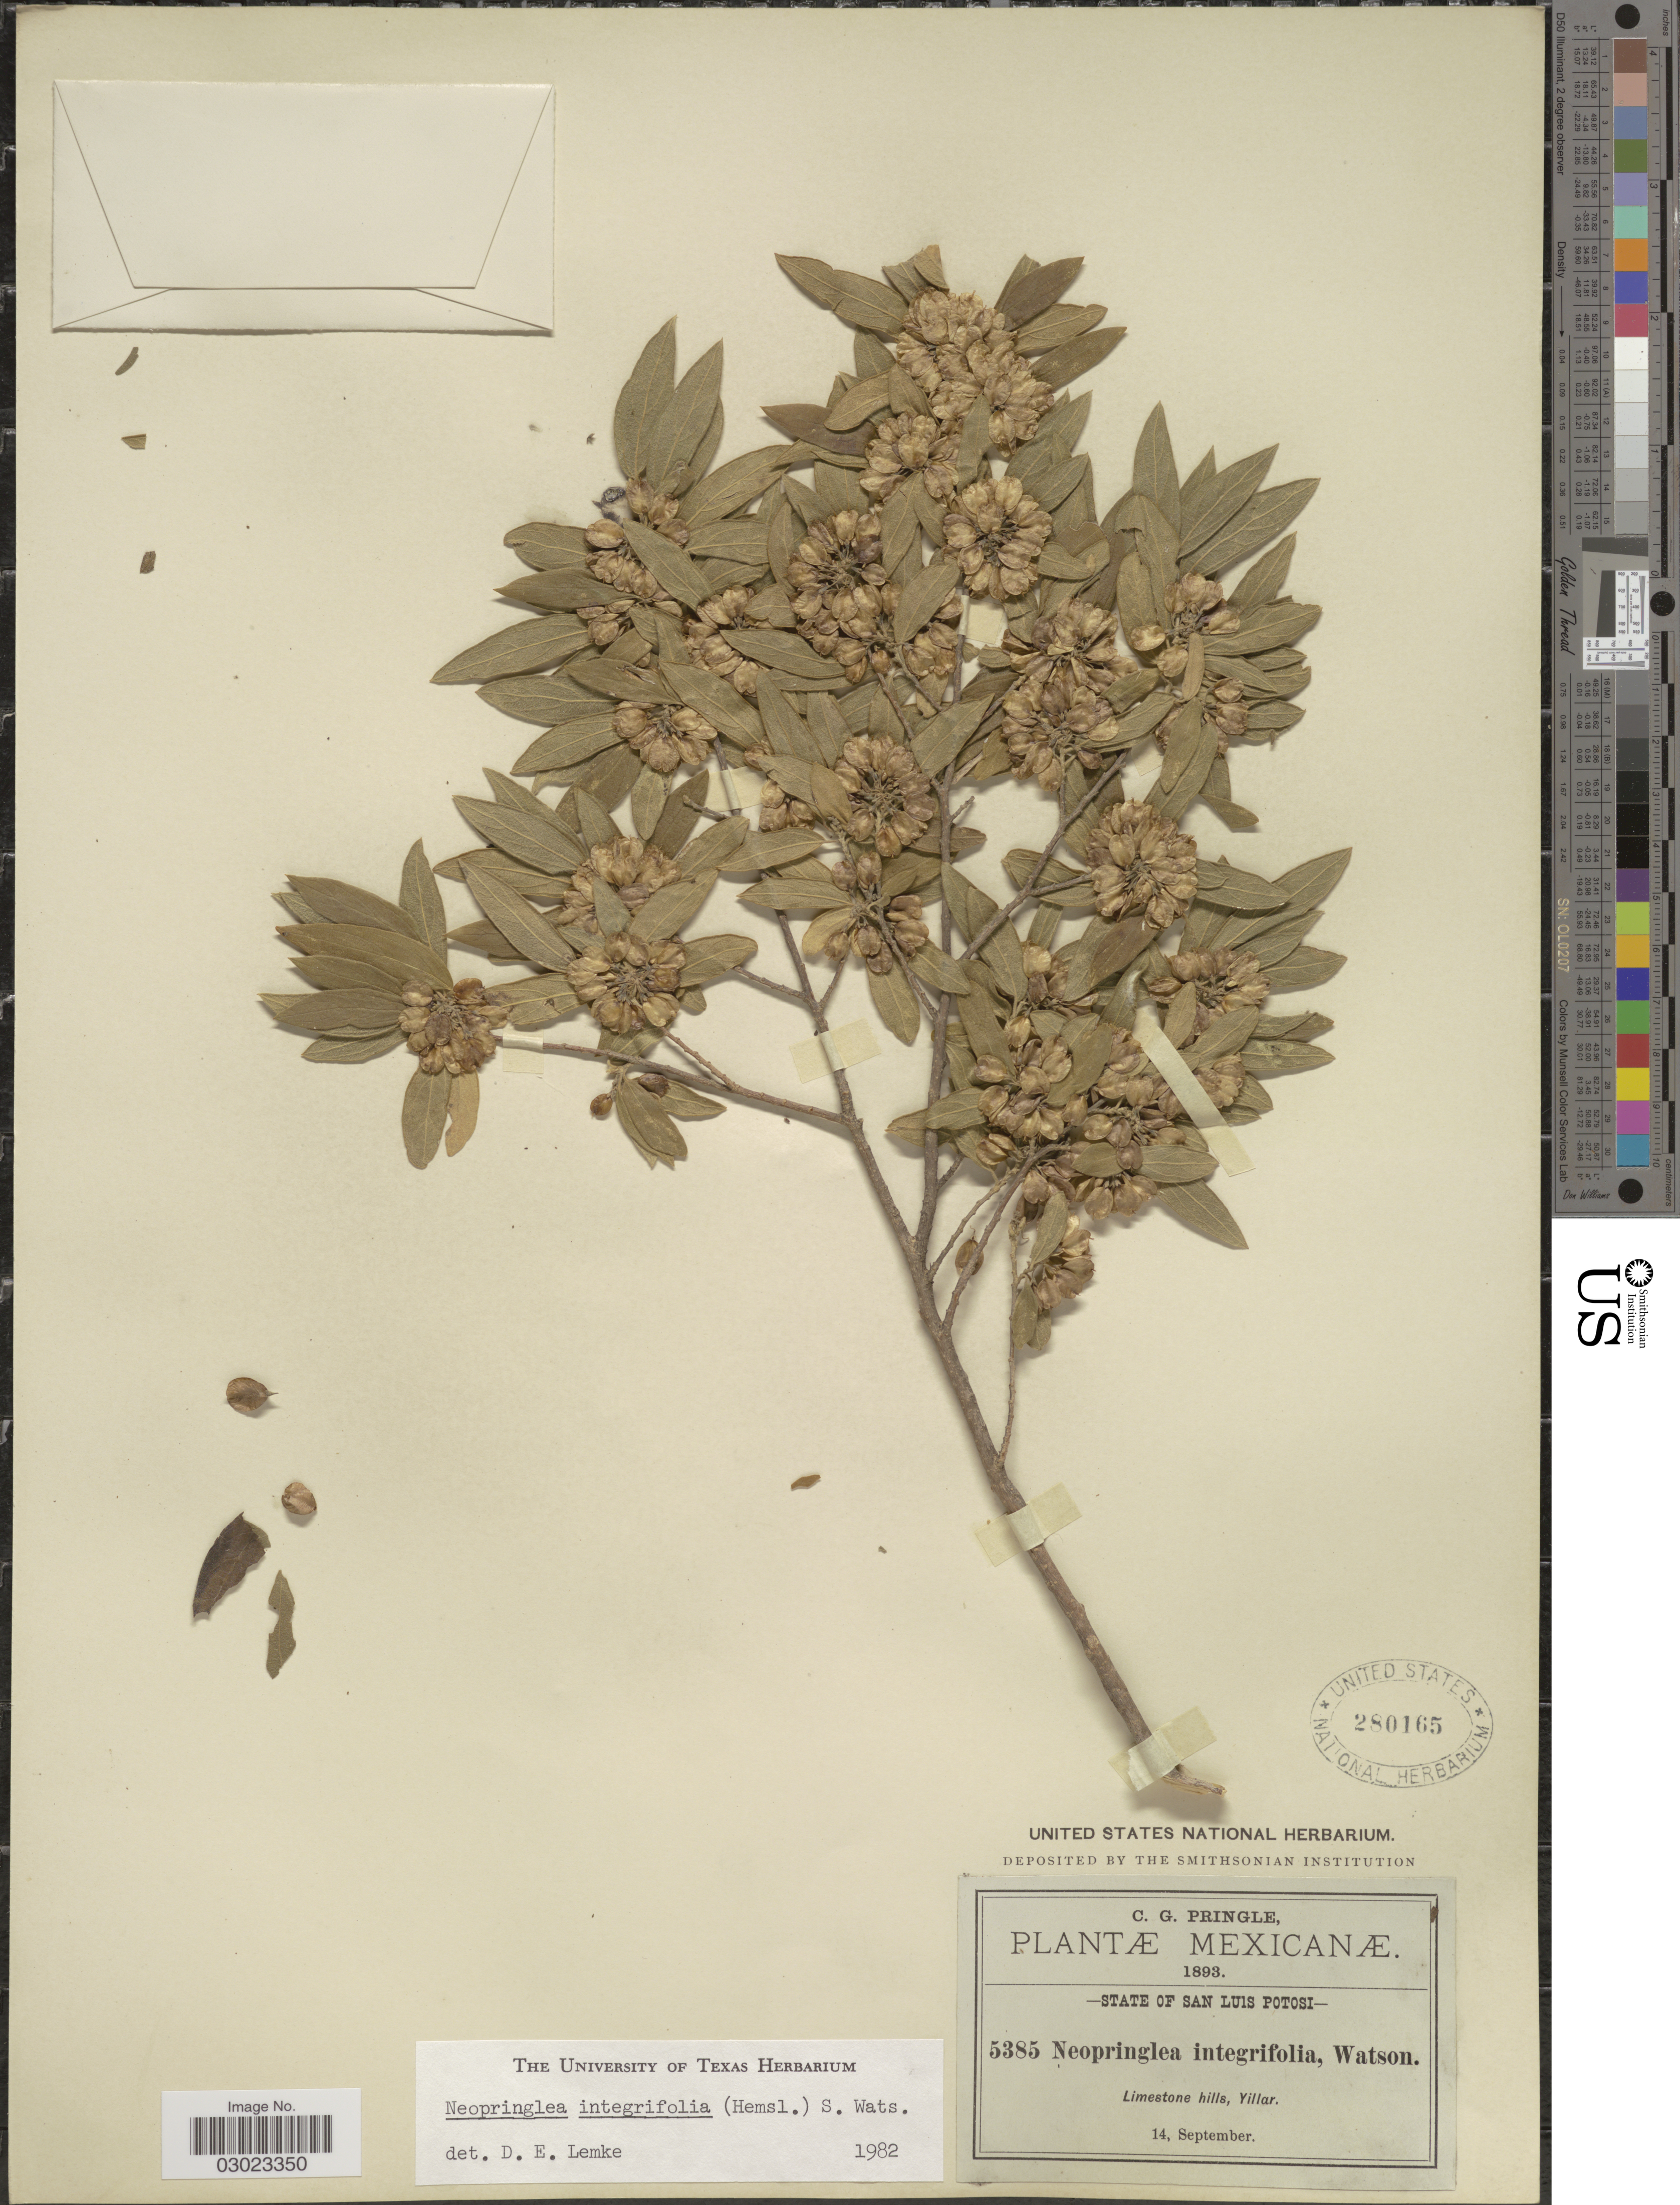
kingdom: Plantae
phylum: Tracheophyta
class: Magnoliopsida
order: Malpighiales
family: Salicaceae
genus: Neopringlea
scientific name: Neopringlea integrifolia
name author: (Hemsl.) S. Watson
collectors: C. G. Pringle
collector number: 5385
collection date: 1893-09-14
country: Mexico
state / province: San Luis Potosí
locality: Yillar.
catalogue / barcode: US 280165